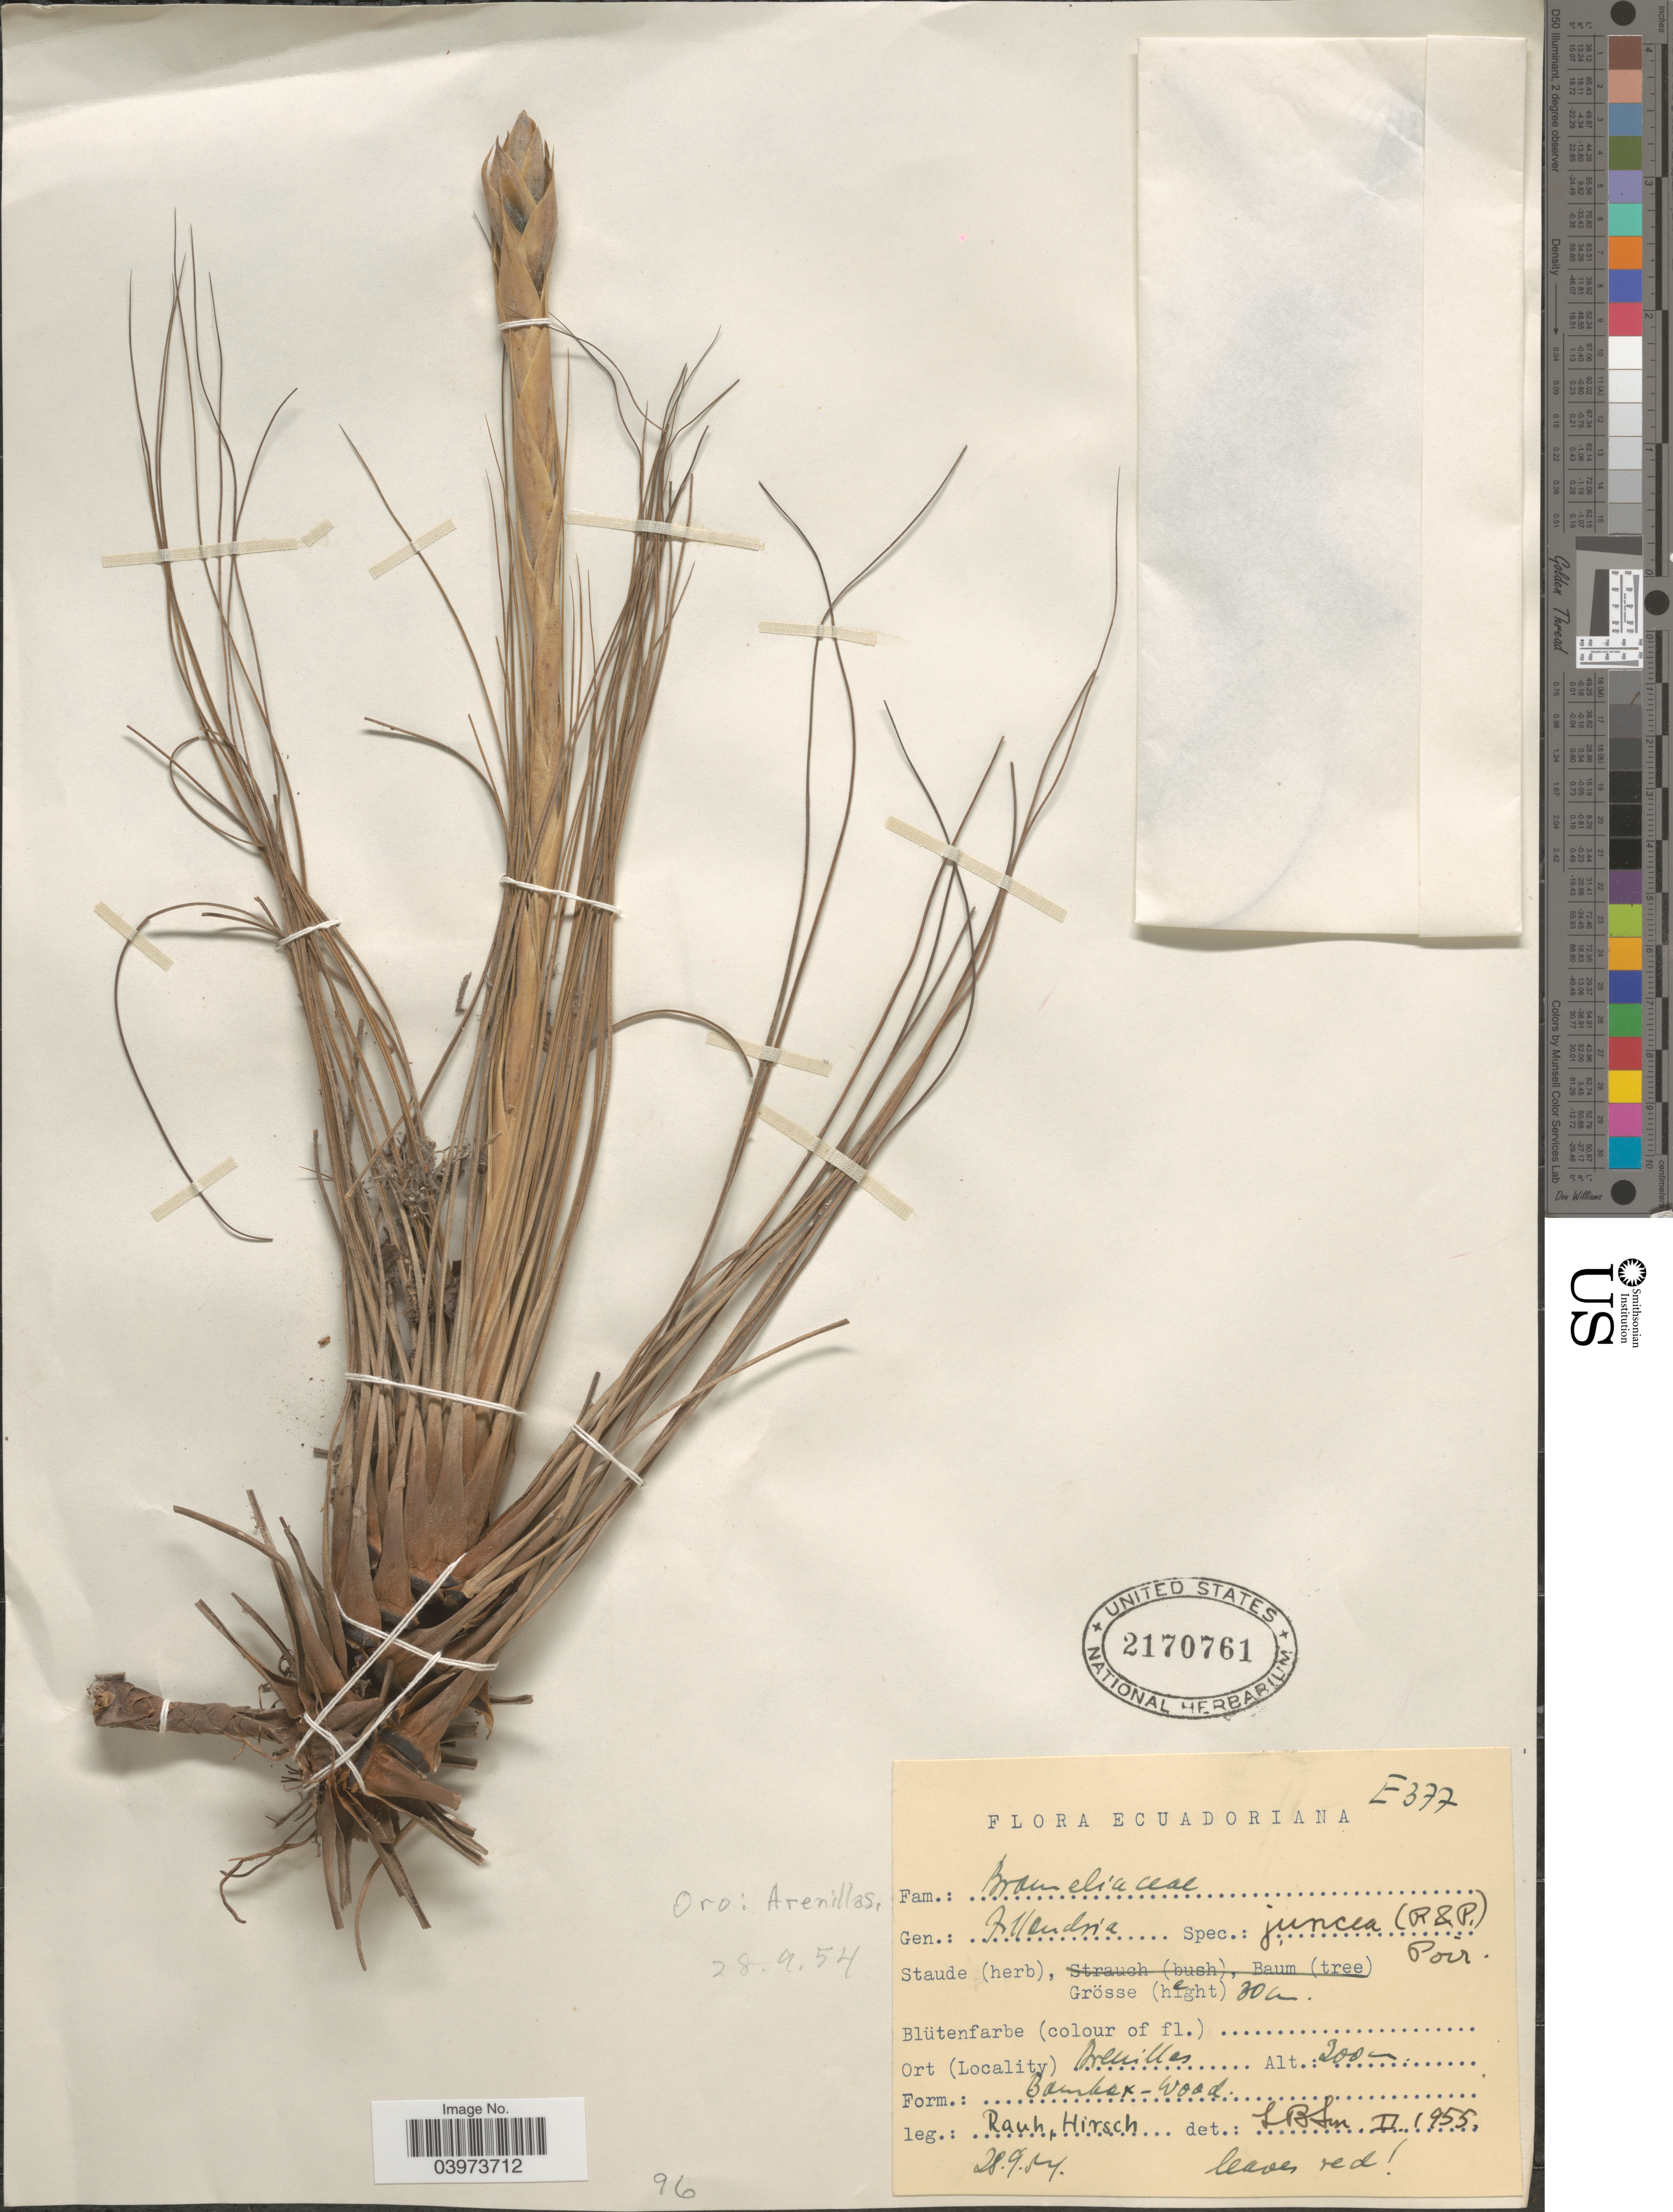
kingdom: Plantae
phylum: Tracheophyta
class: Liliopsida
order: Poales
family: Bromeliaceae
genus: Tillandsia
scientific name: Tillandsia juncea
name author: (Ruiz & Pav.) Poir.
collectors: -. Rauh & Hirsch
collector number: E377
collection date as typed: Transcribed d/m/y: 28/9/54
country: Ecuador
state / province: El Oro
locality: Arenillas.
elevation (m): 200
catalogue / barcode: US 2170761